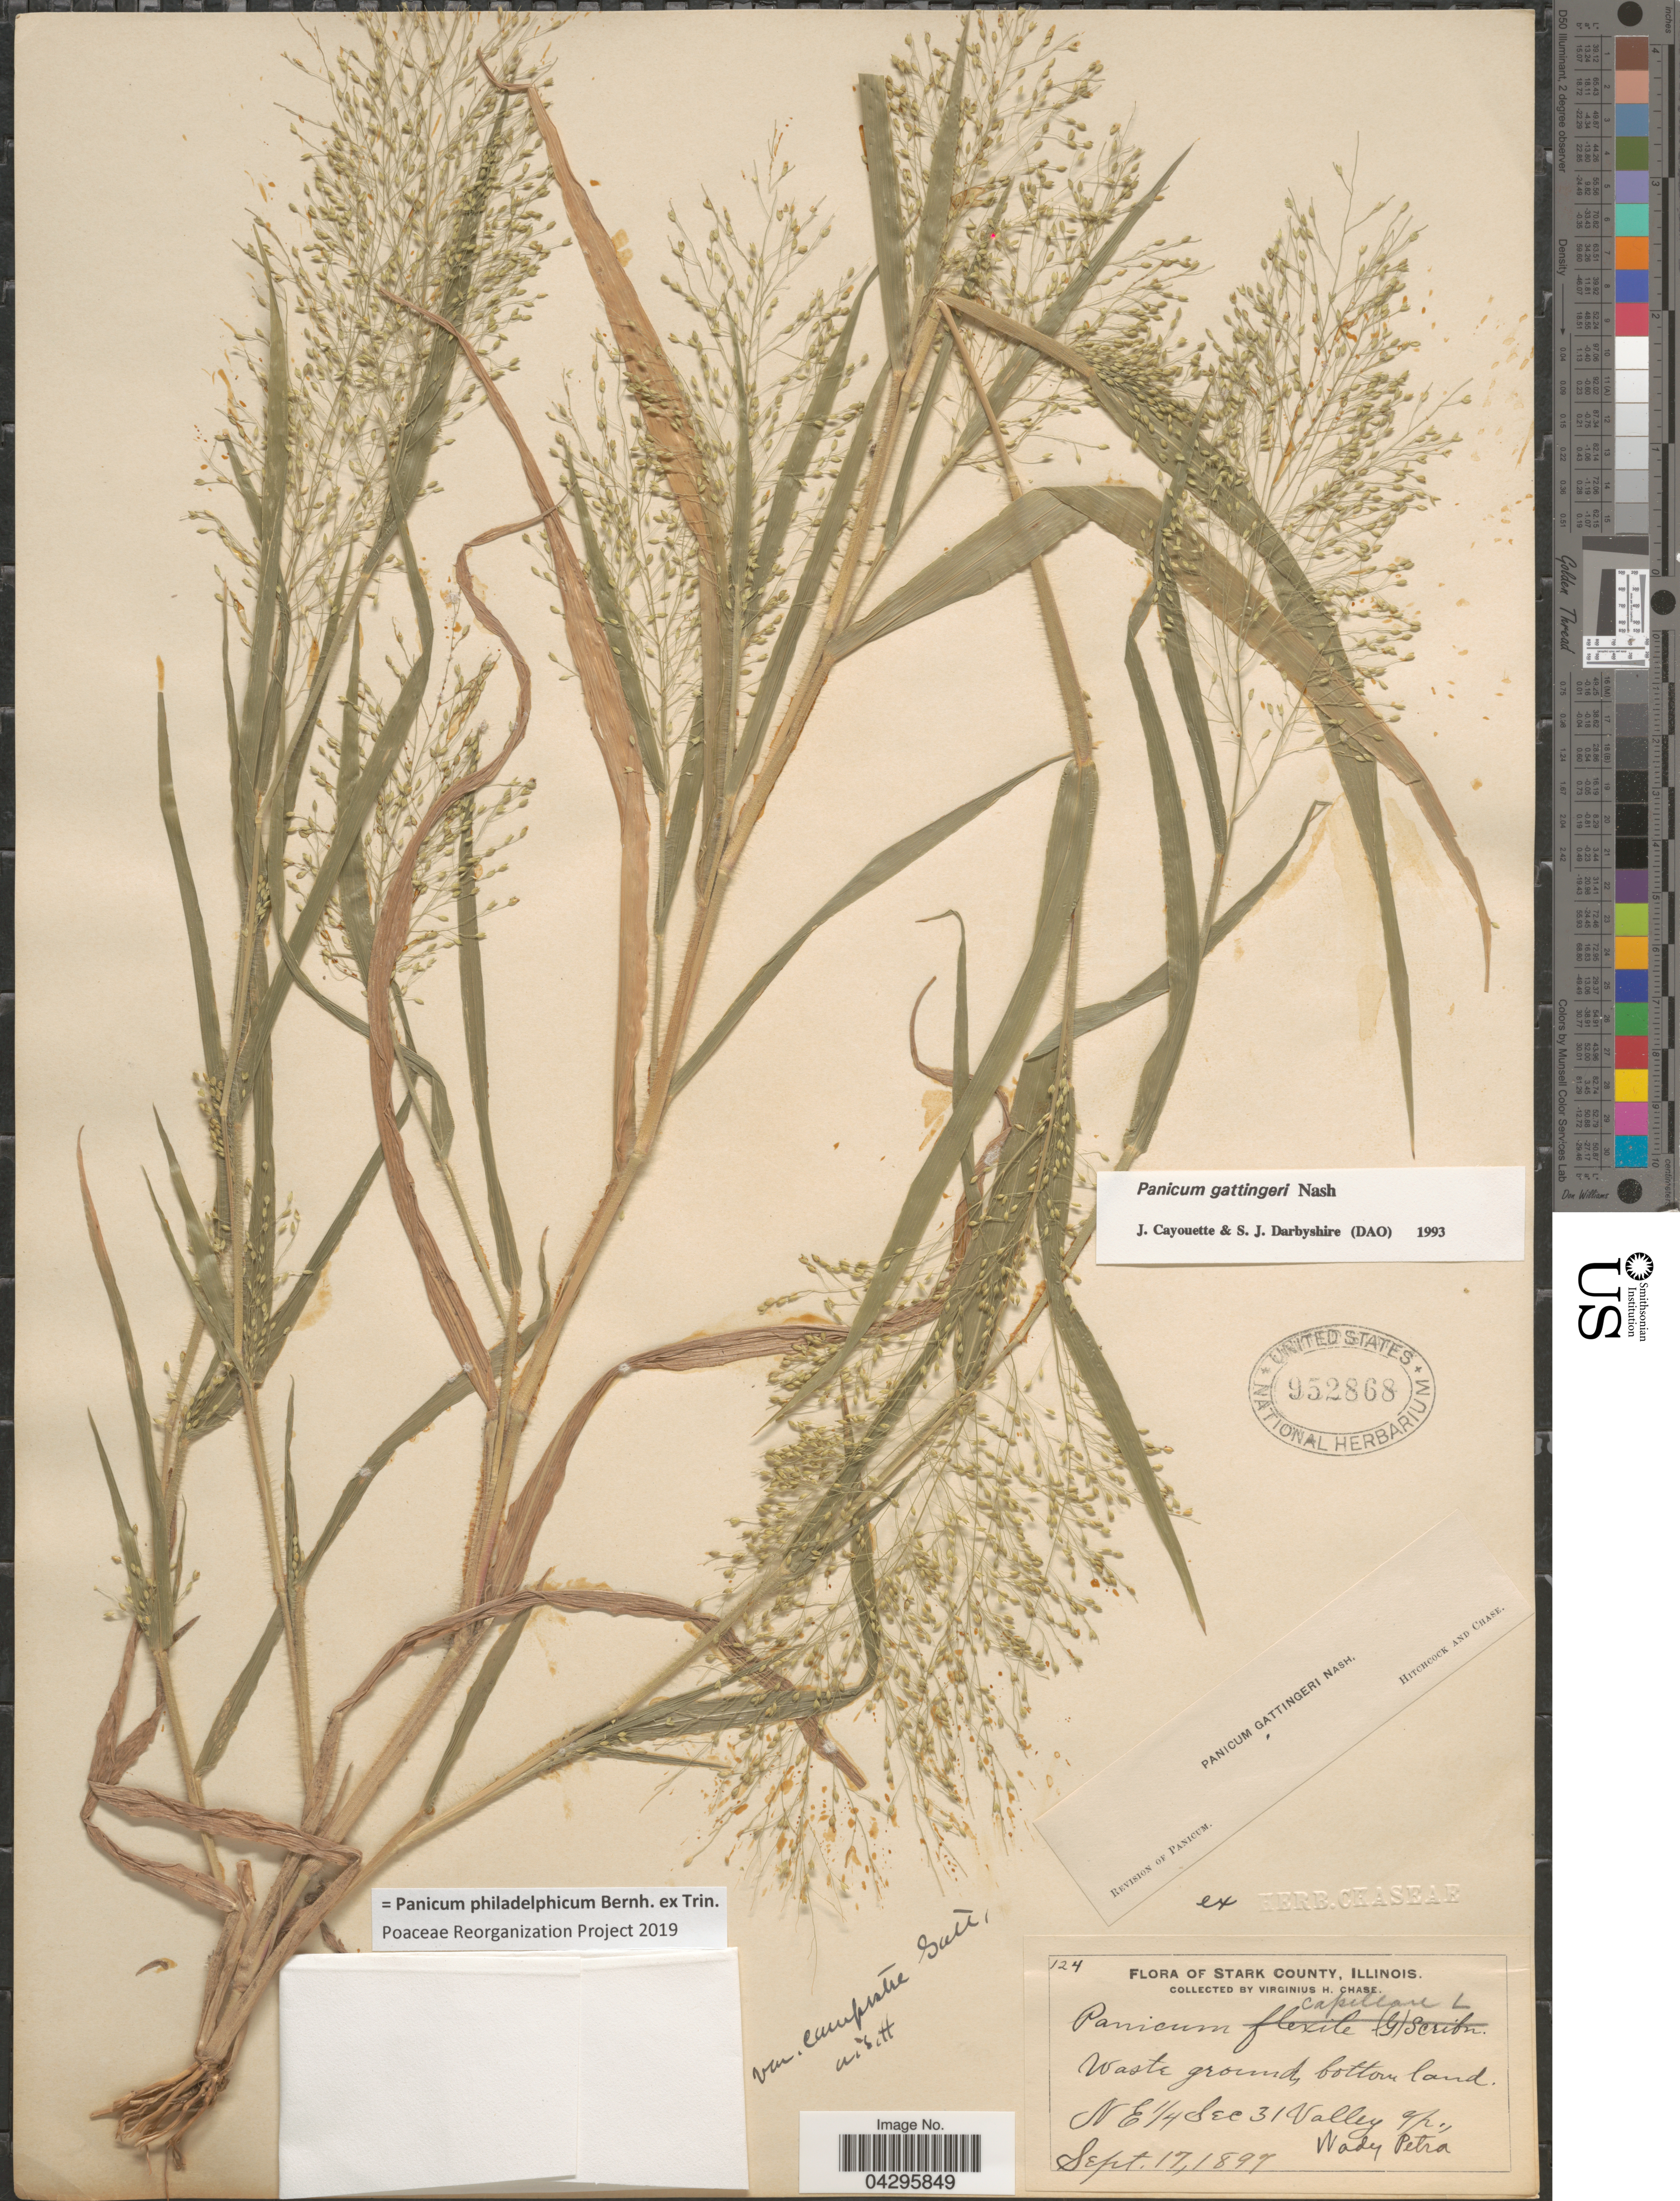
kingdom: Plantae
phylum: Tracheophyta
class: Liliopsida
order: Poales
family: Poaceae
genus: Panicum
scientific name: Panicum philadelphicum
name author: Bernh. ex Trin.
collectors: V. H. Chase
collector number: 124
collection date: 1897-09-17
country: United States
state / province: Illinois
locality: Stark County. Waste ground, bottom land. N E ¼ Sec 31 Valley tp, Wady Petra.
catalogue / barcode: US 952868